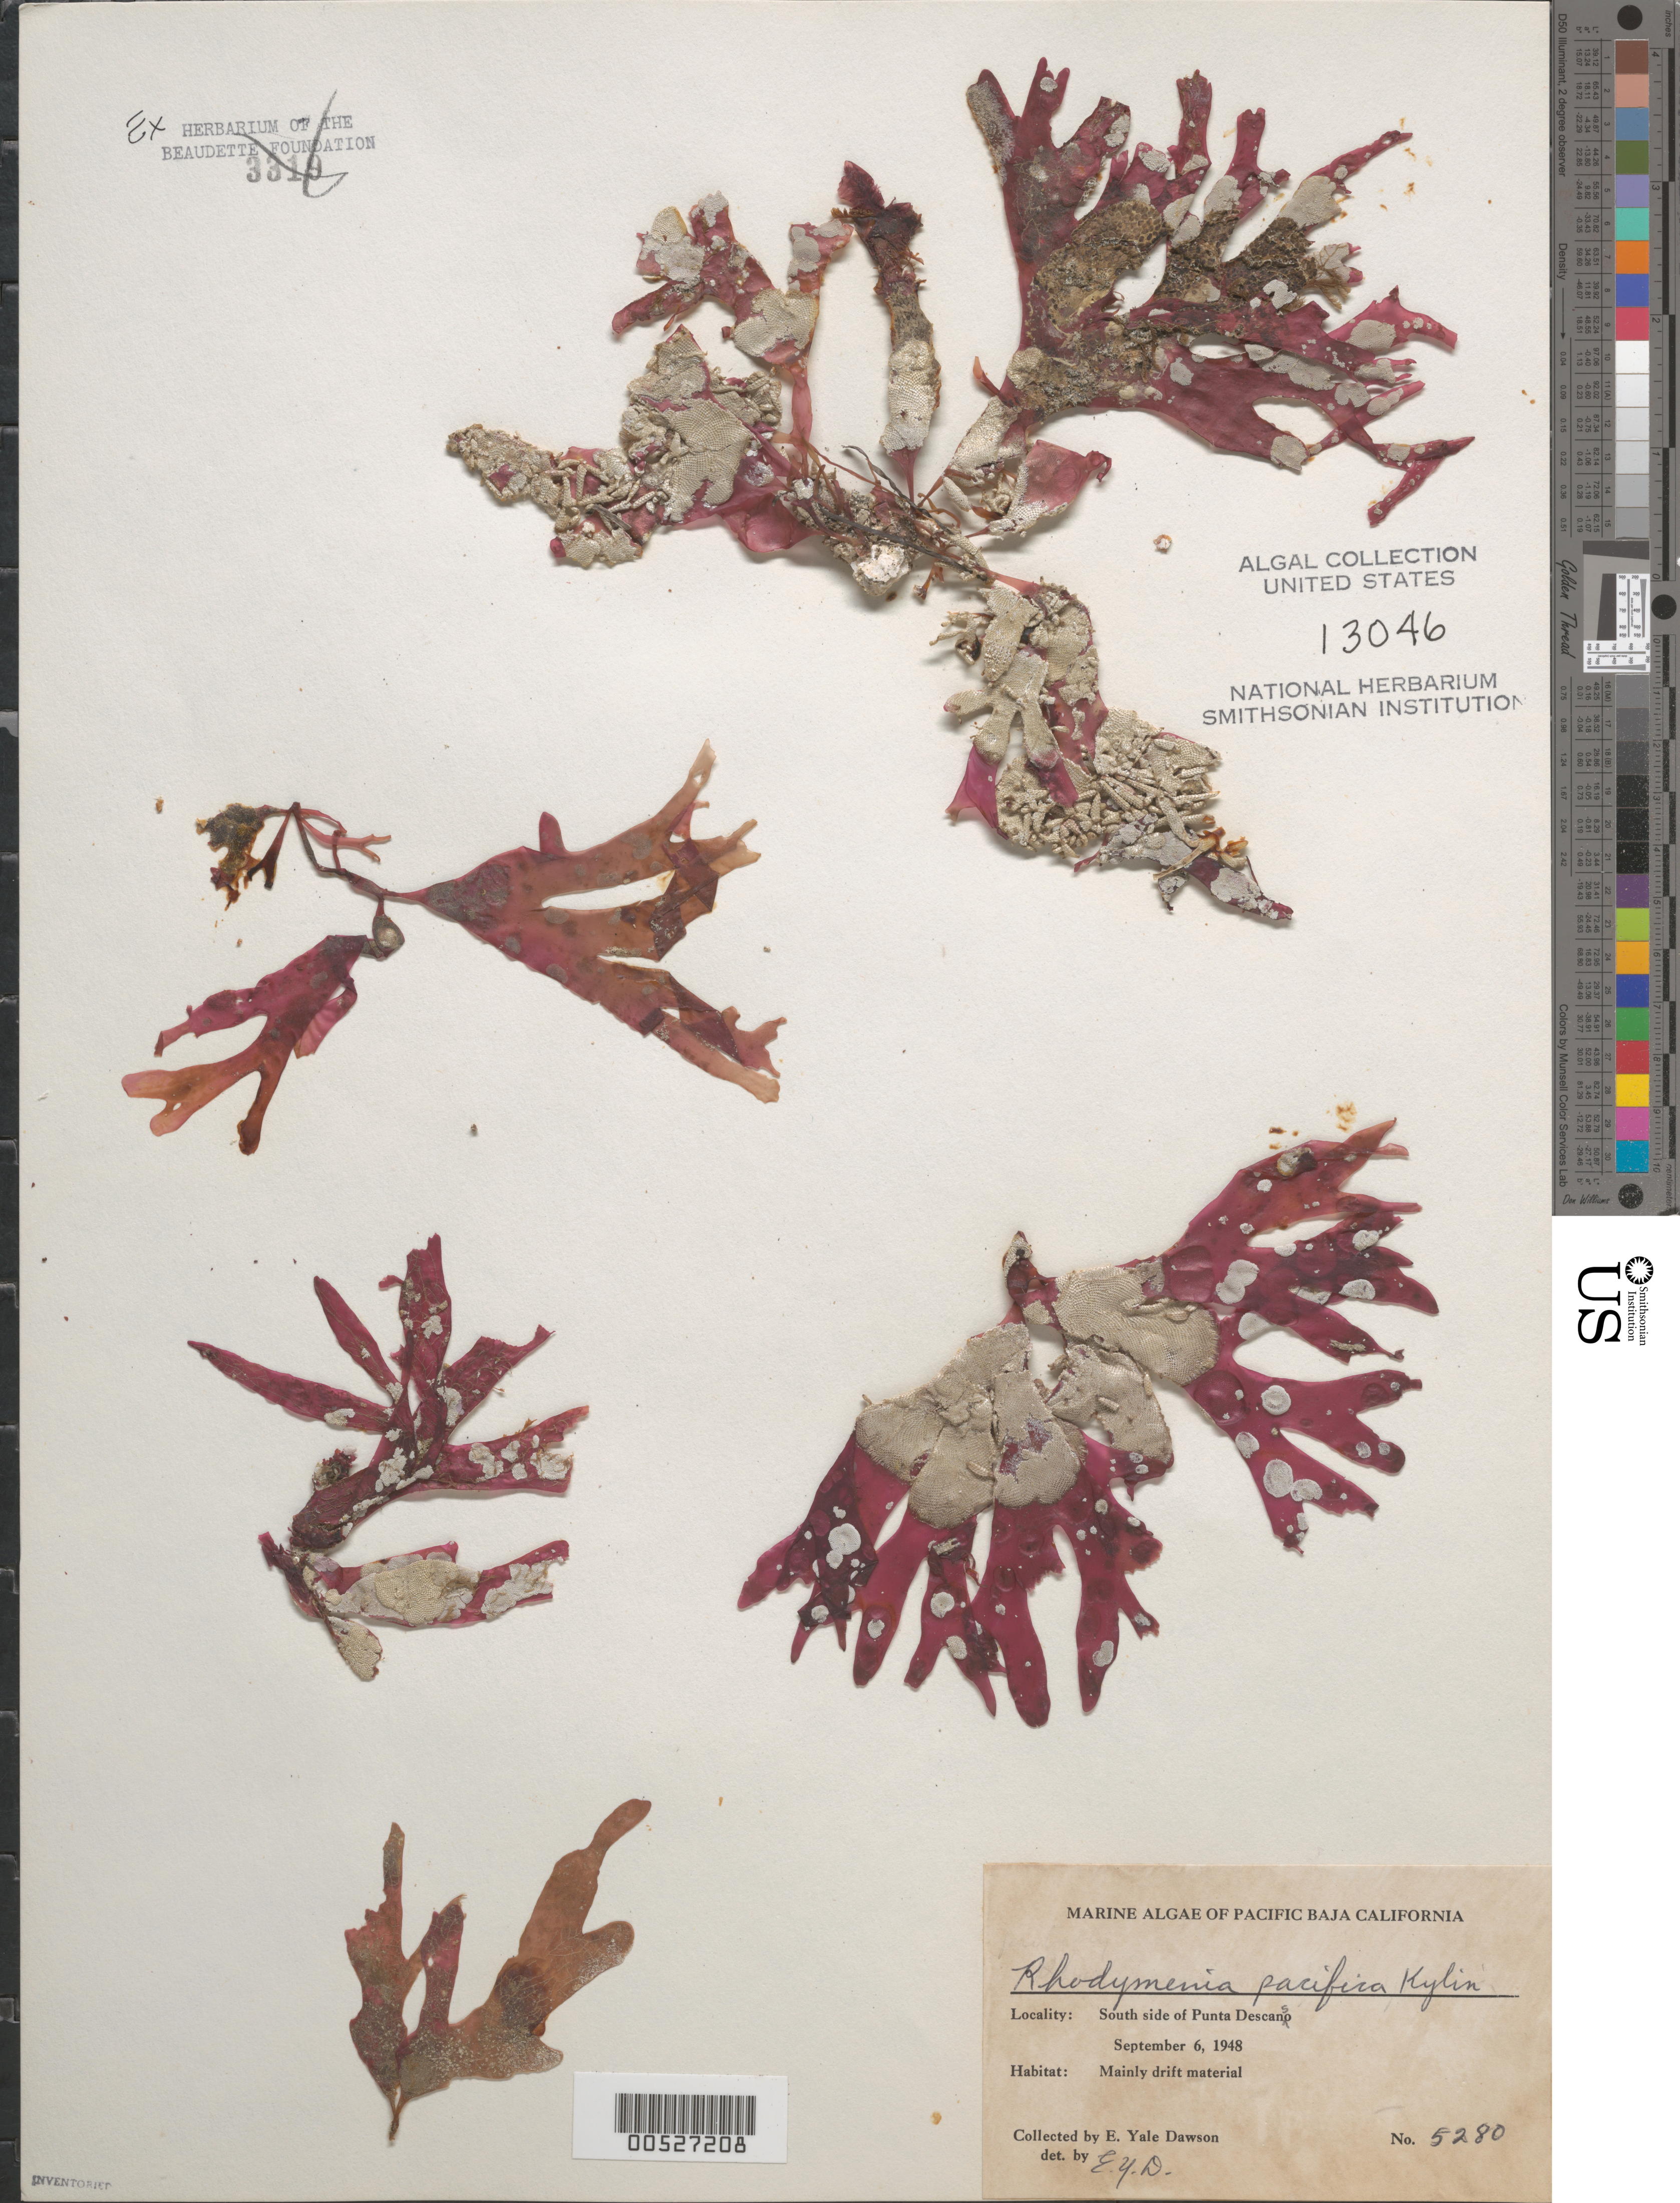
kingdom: Plantae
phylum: Rhodophyta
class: Florideophyceae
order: Rhodymeniales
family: Rhodymeniaceae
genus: Rhodymenia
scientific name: Rhodymenia pacifica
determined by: Dawson, E. Y.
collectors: E. Y. Dawson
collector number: EYD 5280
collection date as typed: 06 Sep 1948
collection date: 1948-09-06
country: Mexico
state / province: Baja California Norte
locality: South Punta Descanso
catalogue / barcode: US 13046